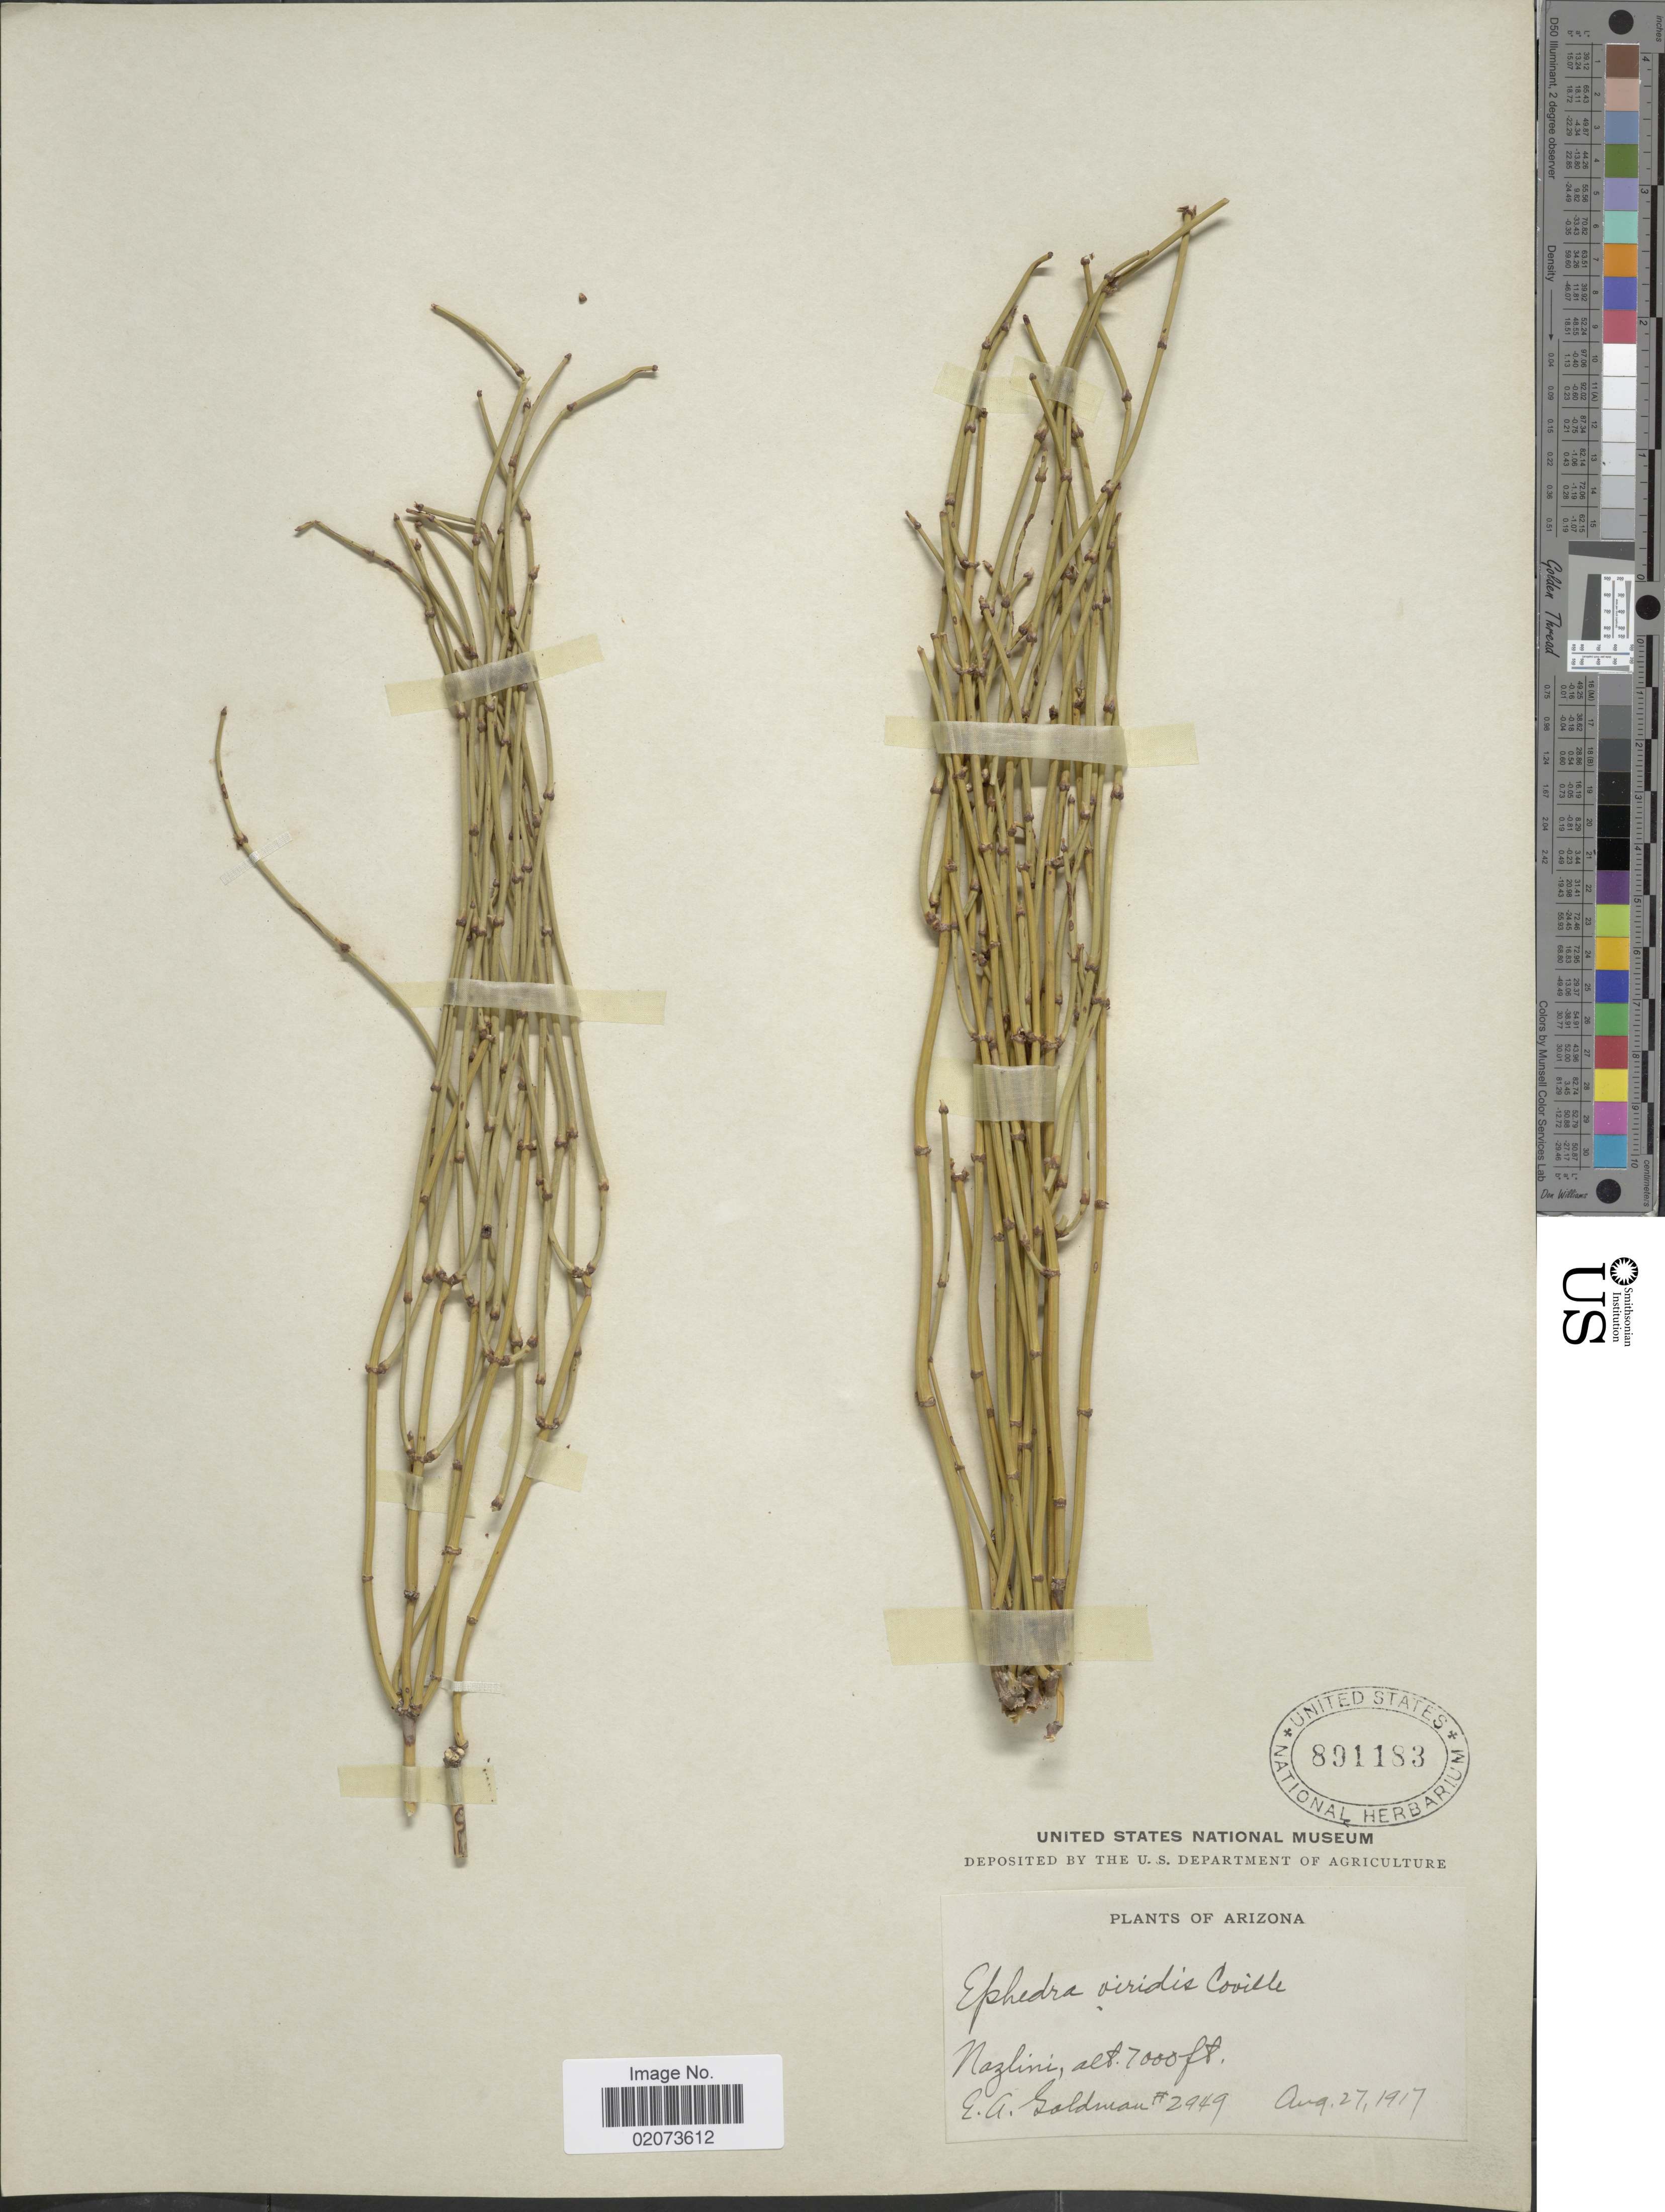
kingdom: Plantae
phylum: Tracheophyta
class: Gnetopsida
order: Ephedrales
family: Ephedraceae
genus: Ephedra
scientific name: Ephedra viridis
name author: Coville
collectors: E. A. Goldman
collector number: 2949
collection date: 1917-08-27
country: United States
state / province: Arizona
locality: Nazlini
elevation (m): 2134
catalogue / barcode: US 891183